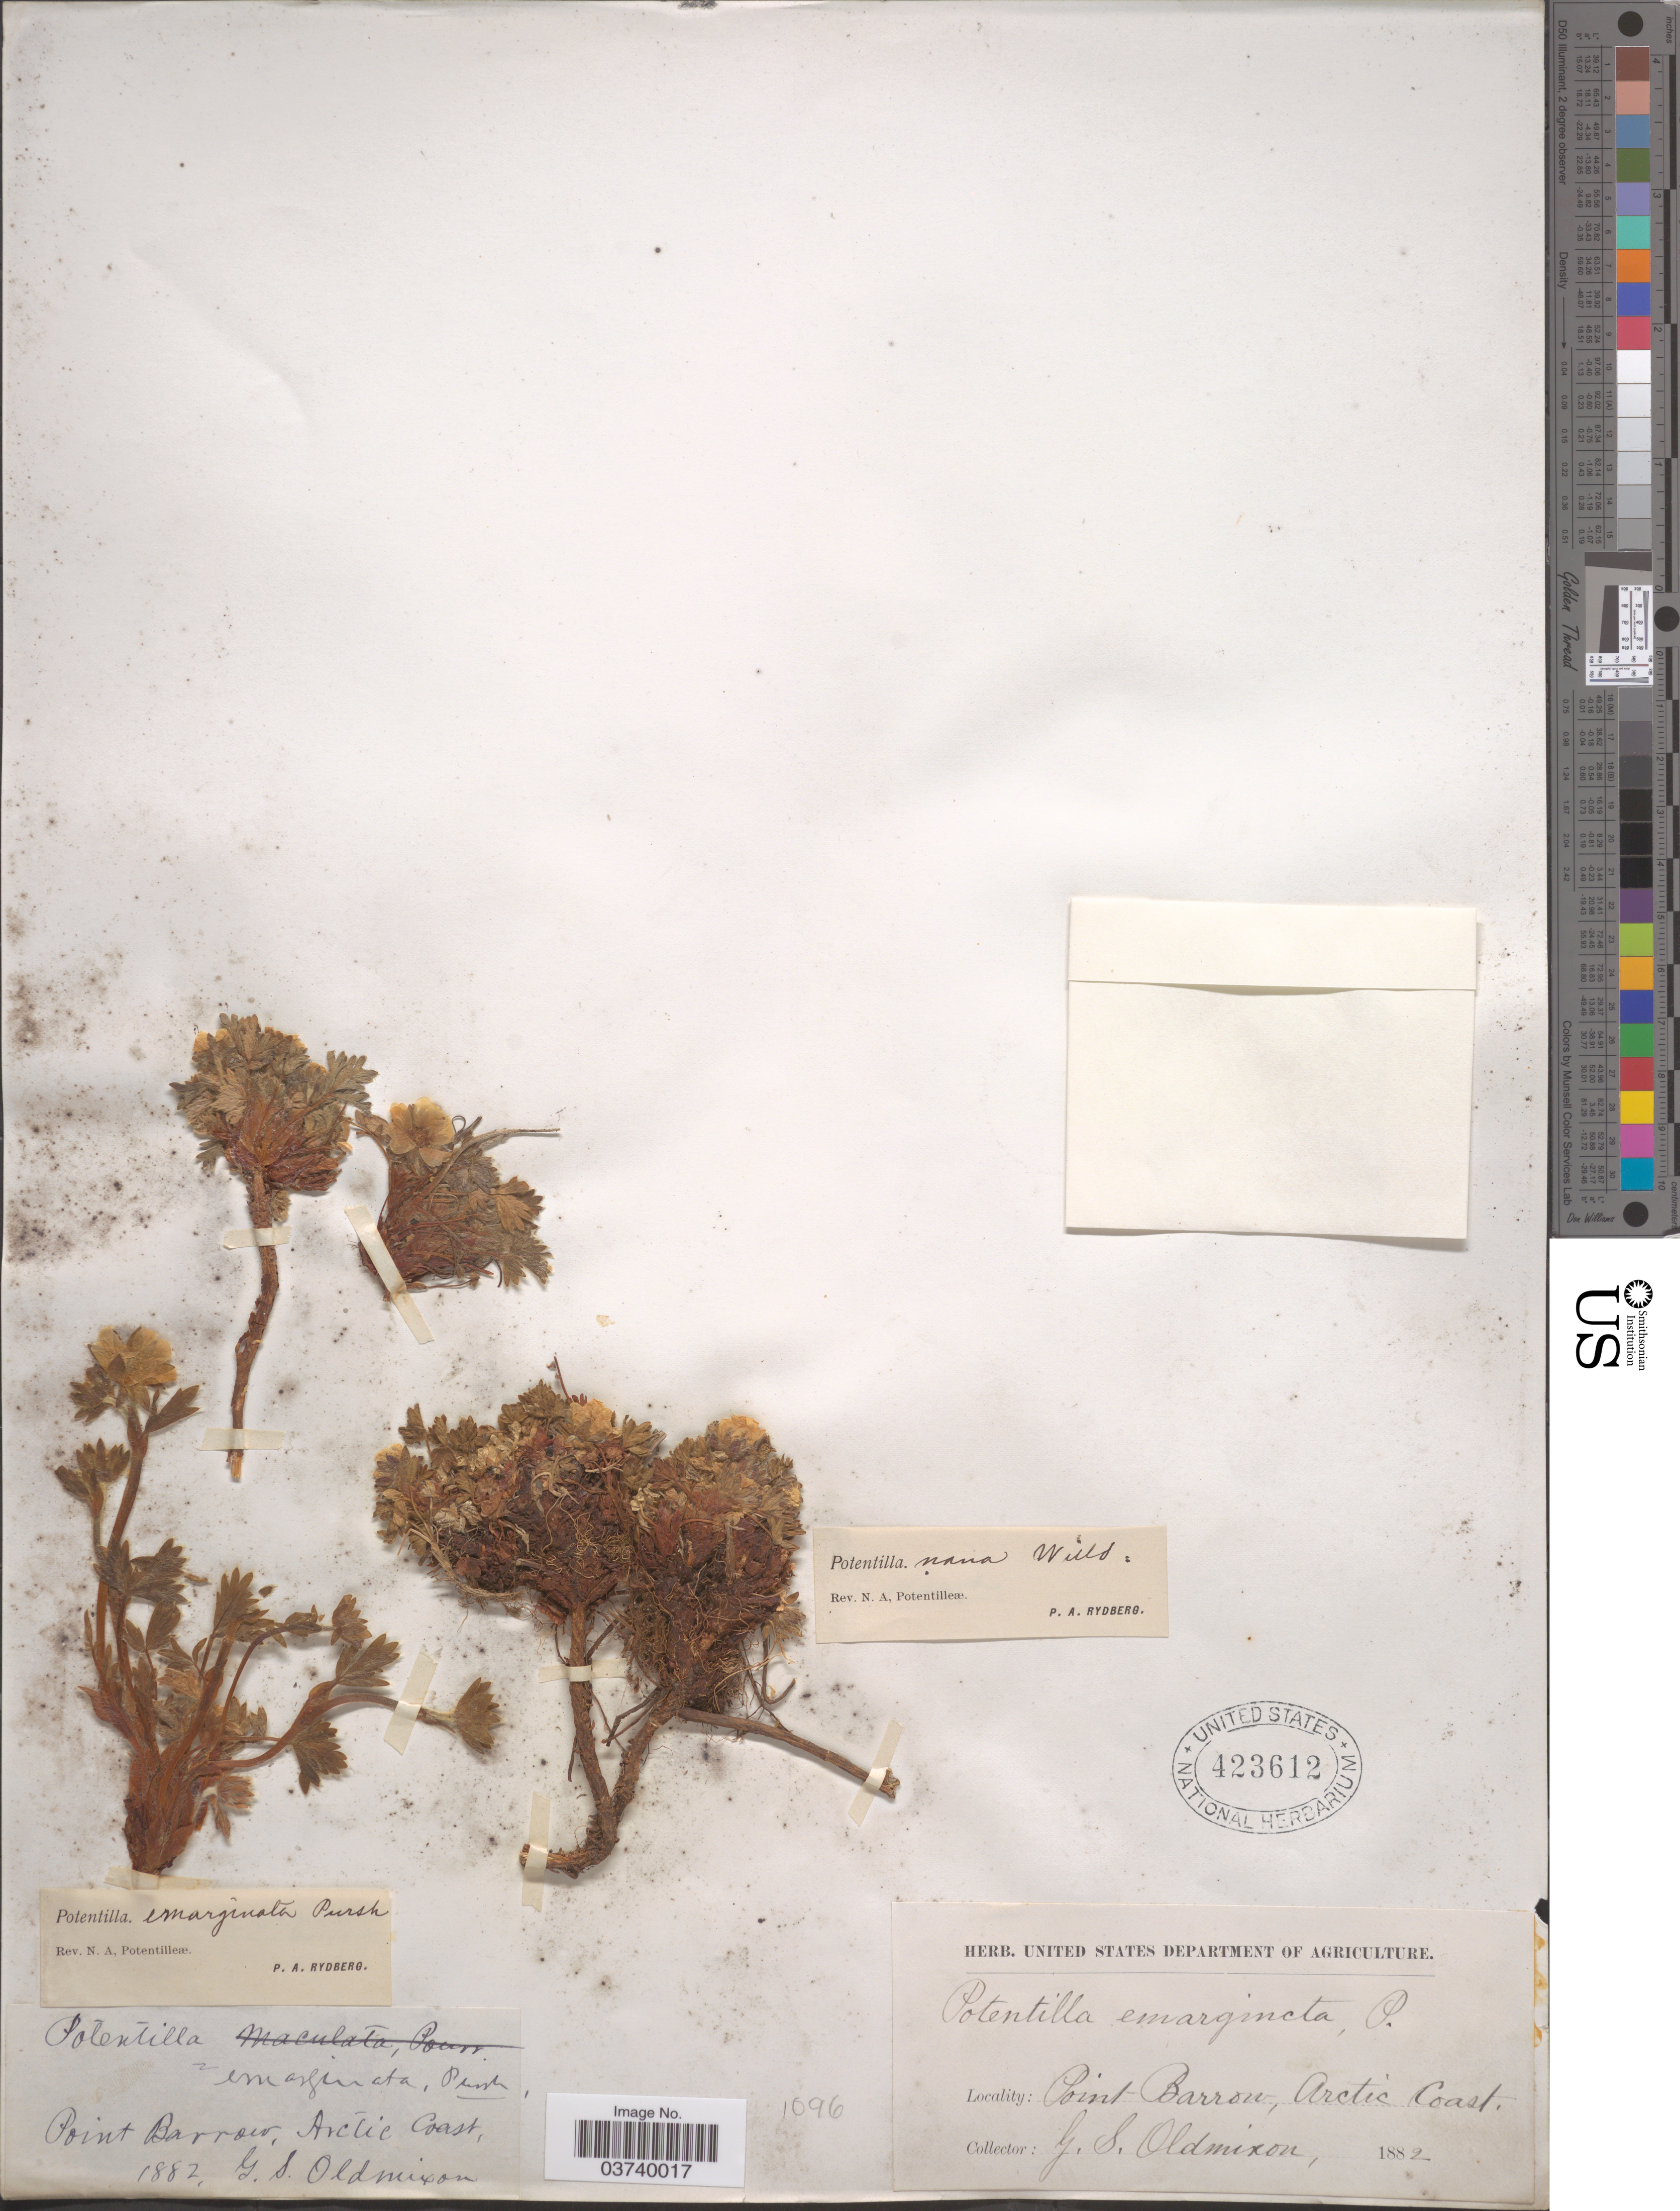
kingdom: Plantae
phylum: Tracheophyta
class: Magnoliopsida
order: Rosales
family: Rosaceae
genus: Potentilla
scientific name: Potentilla hyparctica subsp. hyparctica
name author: Malte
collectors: G. Oldmixon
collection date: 1882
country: United States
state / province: Alaska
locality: Point Barrow, Arctic Coast.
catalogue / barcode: US 423612